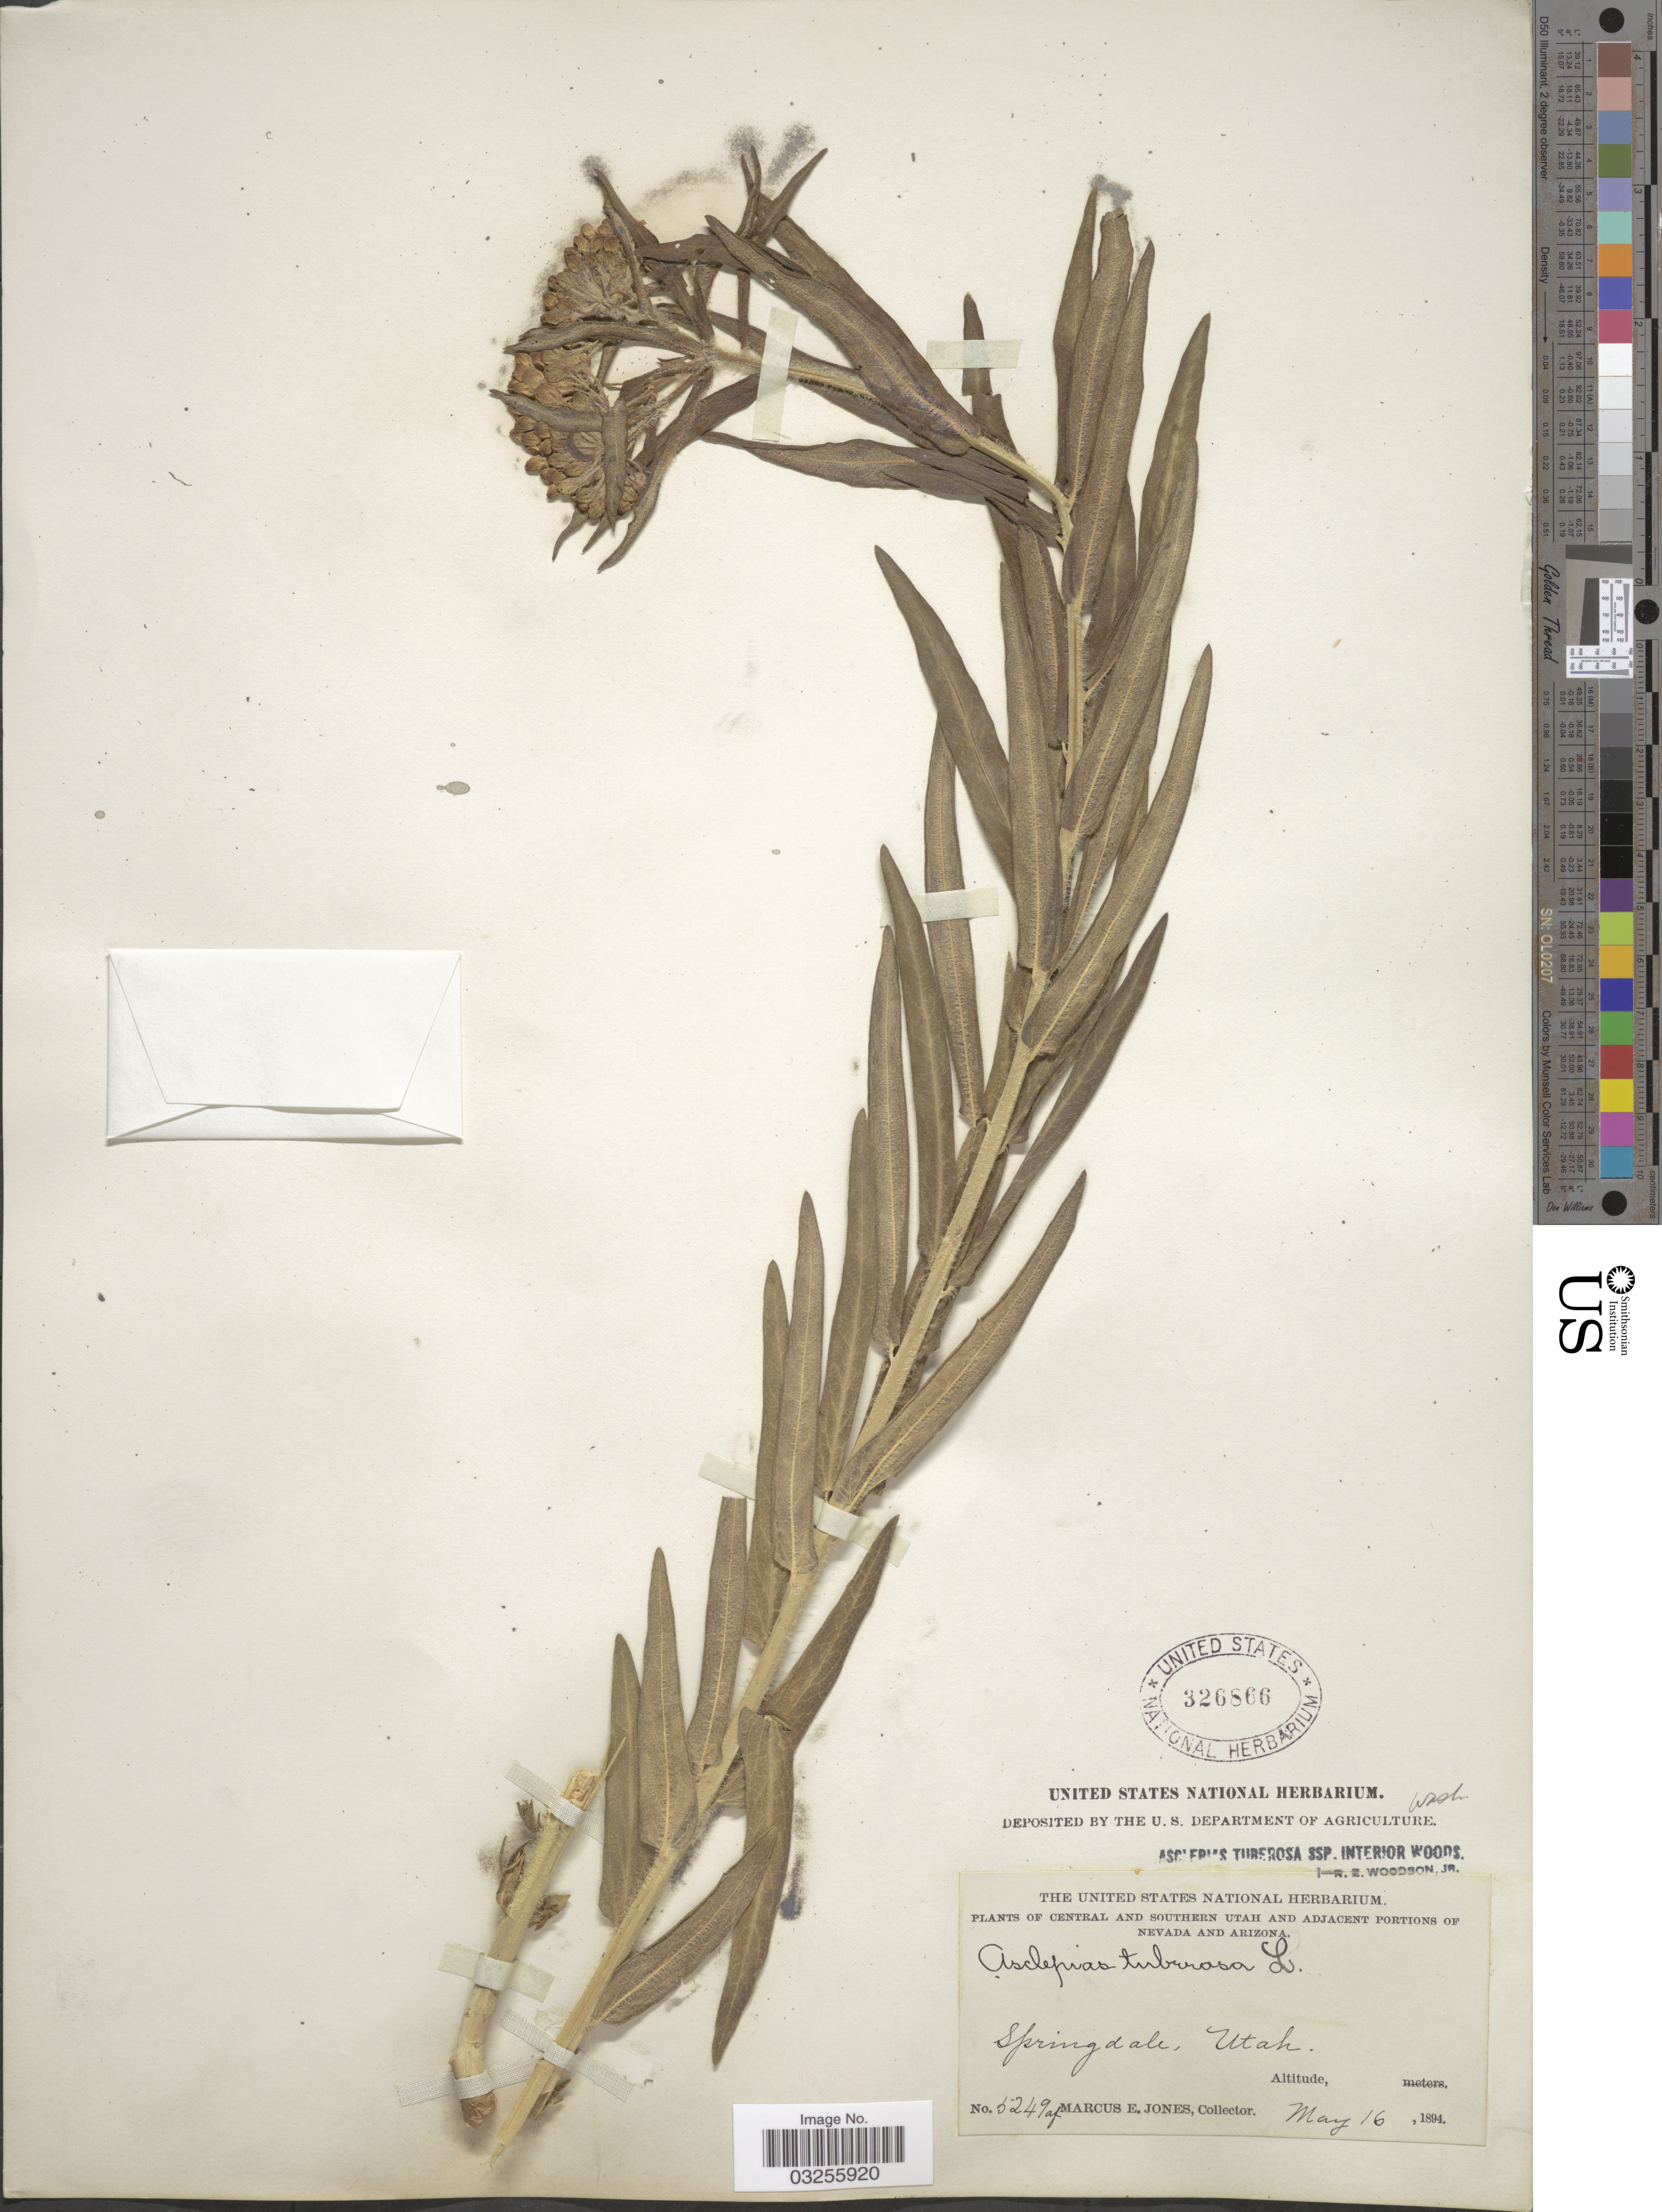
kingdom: Plantae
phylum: Tracheophyta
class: Magnoliopsida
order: Gentianales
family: Apocynaceae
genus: Asclepias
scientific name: Asclepias tuberosa subsp. interior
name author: Woodson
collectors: M. E. Jones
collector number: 5249 af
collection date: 1894-05-16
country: United States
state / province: Utah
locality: Central and Southern Utah. Springdale.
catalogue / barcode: US 326866